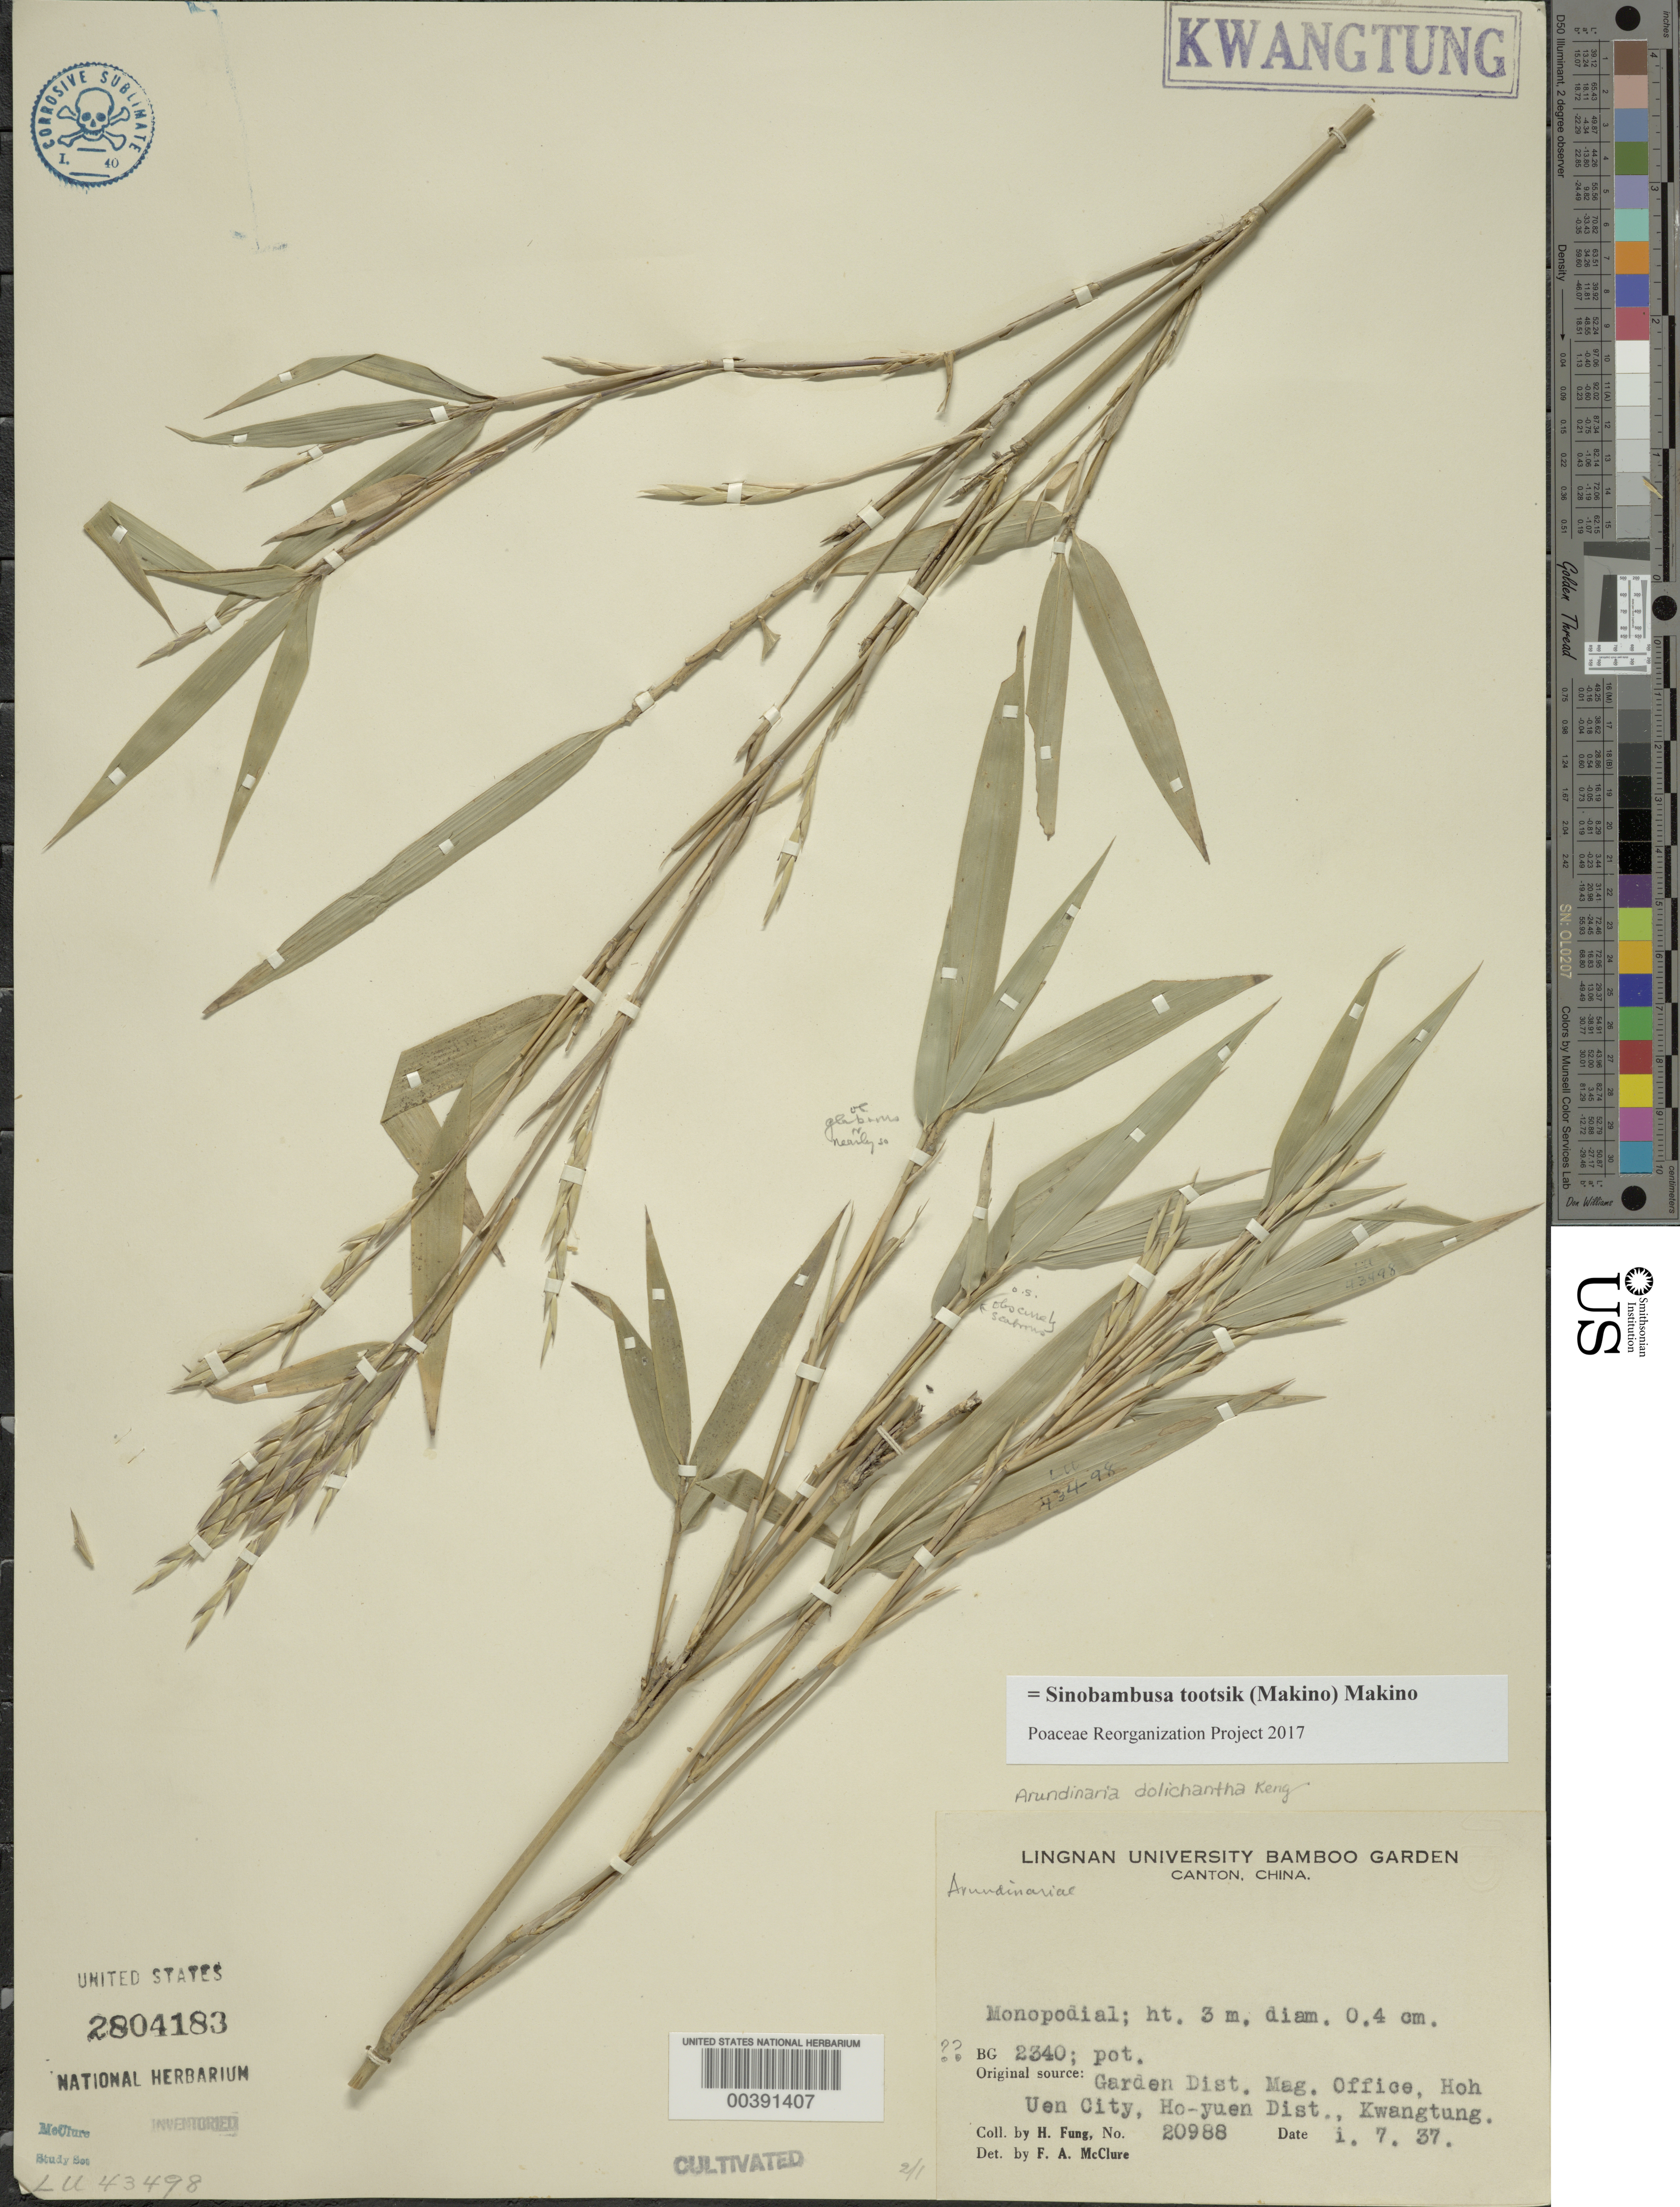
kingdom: Plantae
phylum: Tracheophyta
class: Liliopsida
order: Poales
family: Poaceae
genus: Sinobambusa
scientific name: Sinobambusa tootsik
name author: Makino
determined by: Poaceae Reorganization Project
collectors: H. L. Fung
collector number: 20988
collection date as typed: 07 Jan 1937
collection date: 1937-01-07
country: China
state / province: Guangdong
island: Honam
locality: Lingnan univ. bg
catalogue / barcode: US 2804183